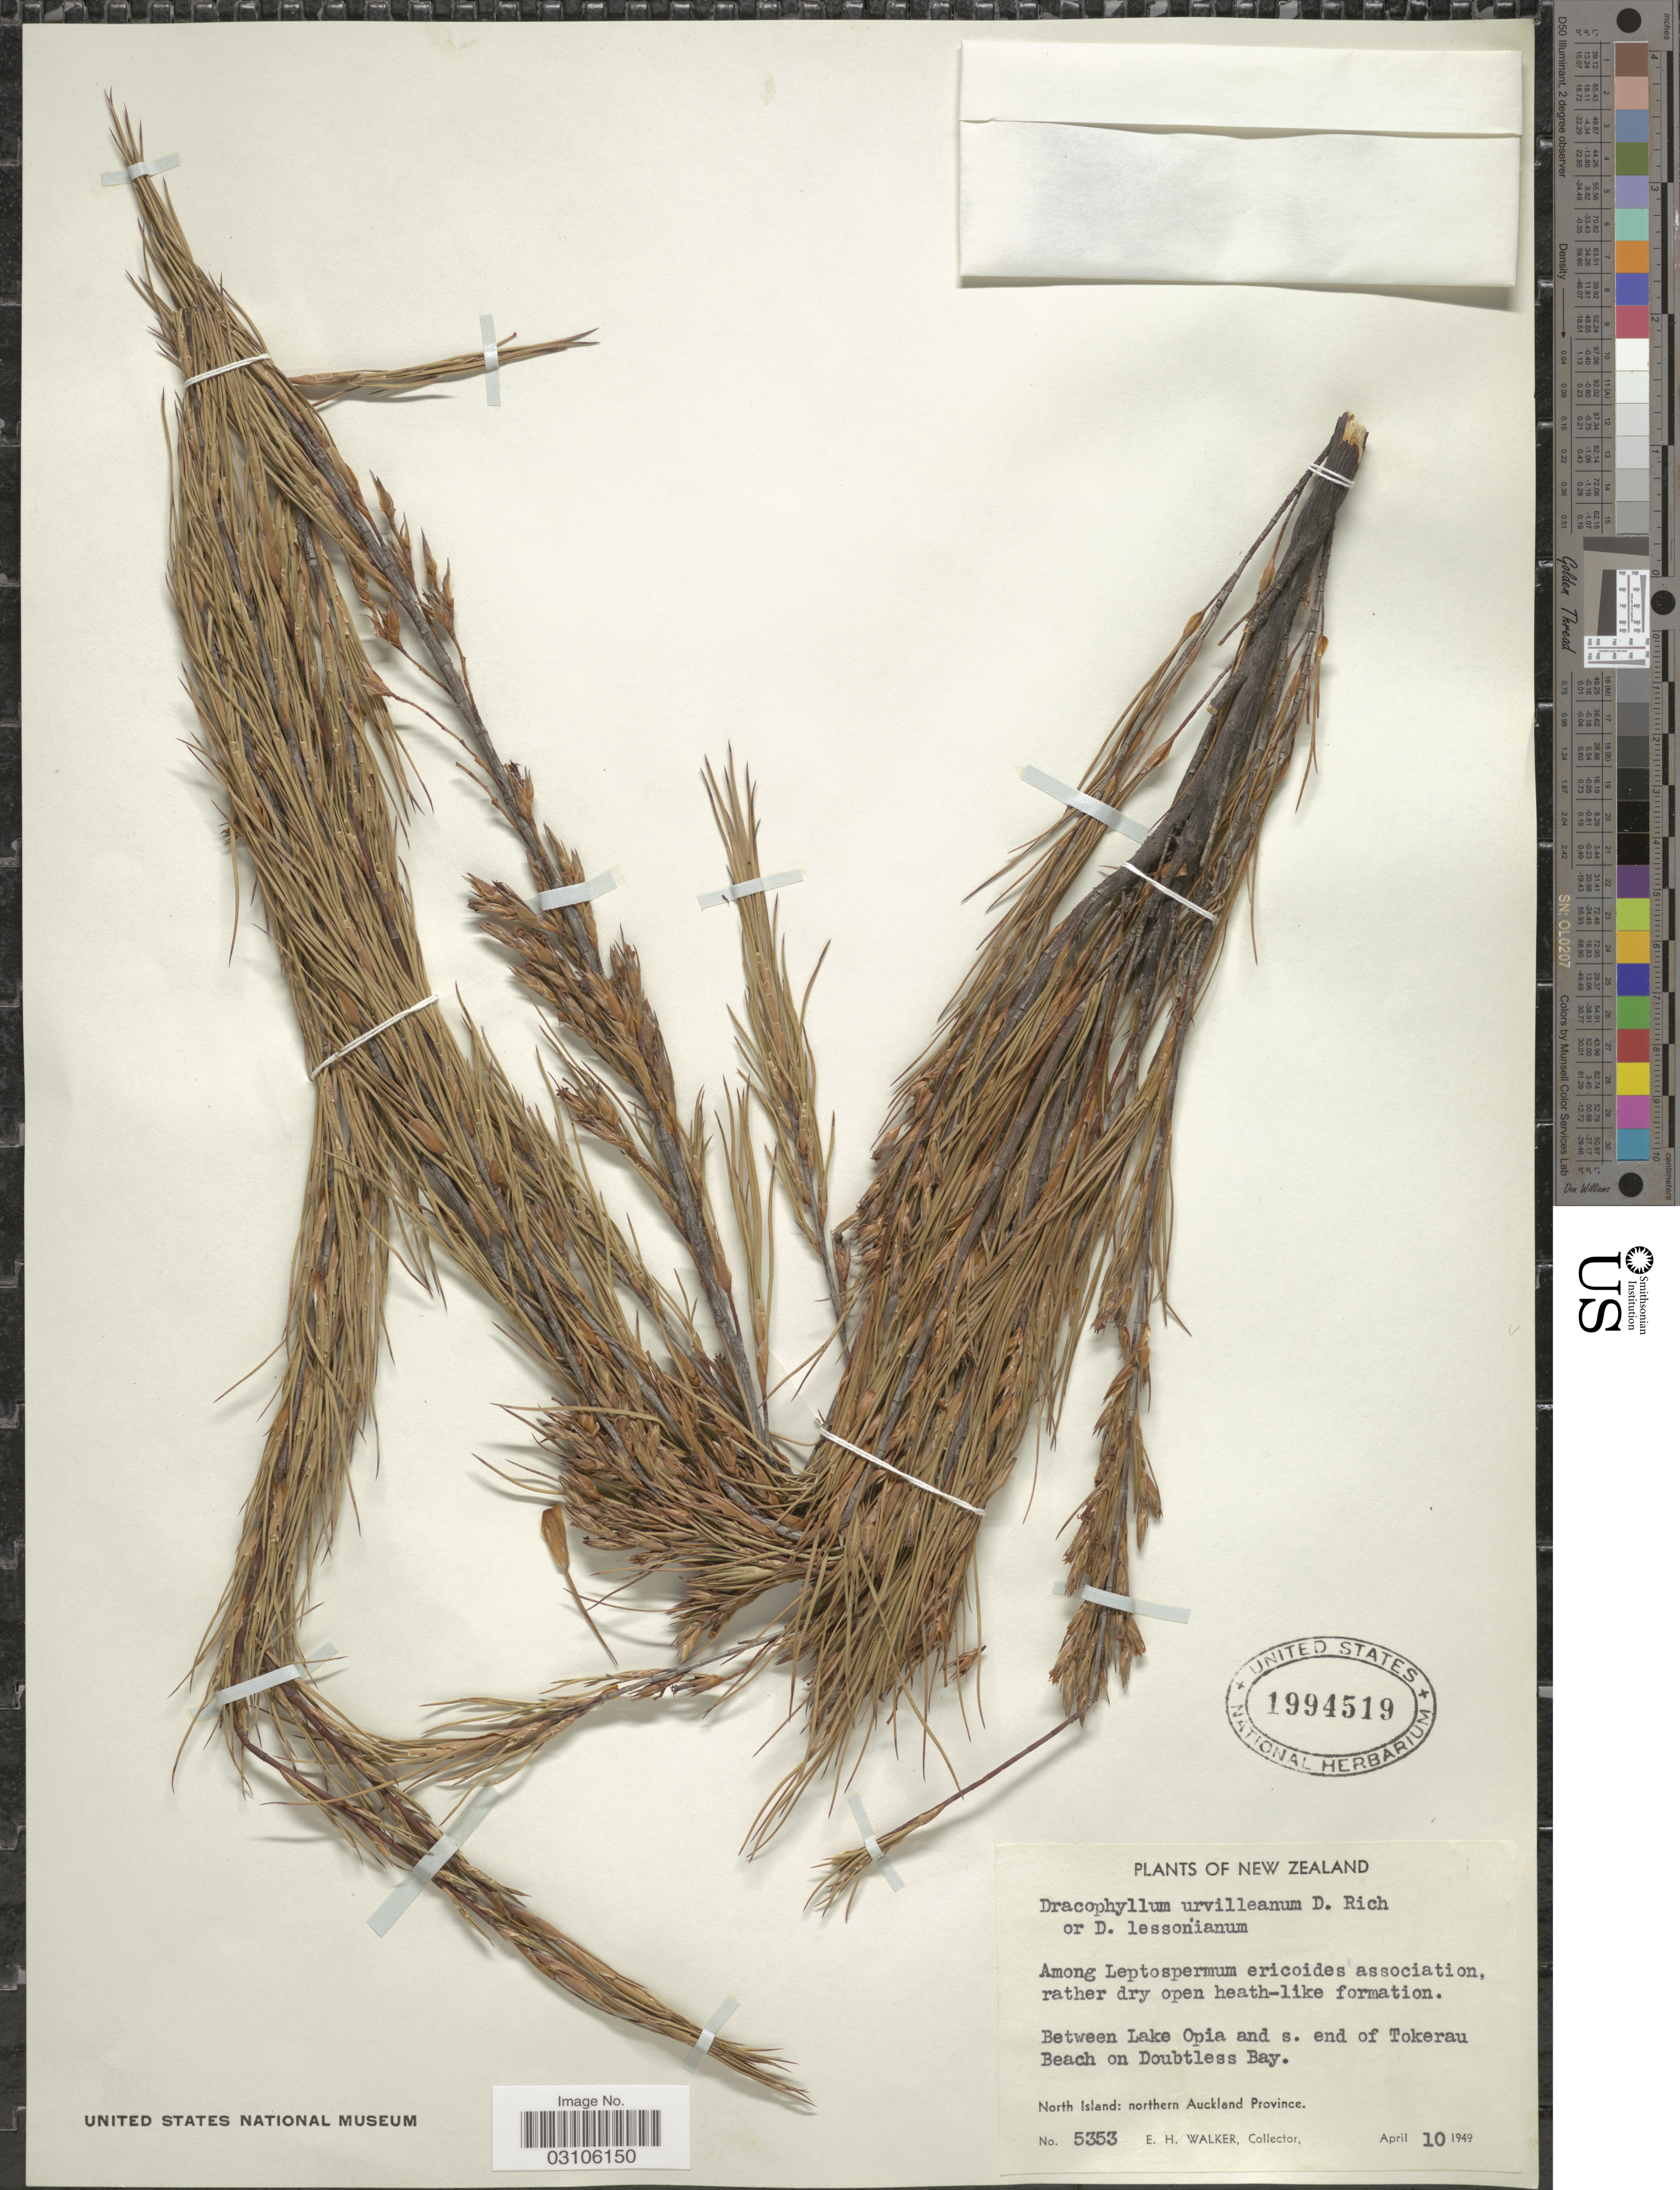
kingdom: Plantae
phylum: Tracheophyta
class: Magnoliopsida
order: Ericales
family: Ericaceae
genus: Dracophyllum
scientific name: Dracophyllum urvilleanum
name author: A. Rich.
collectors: E. H. Walker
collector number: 5353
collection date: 1949-04-10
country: New Zealand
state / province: Auckland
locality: Between Lake Opia and s. end of Tokerau Beach on Doubtless Bay. North Island: northern Auckland Province.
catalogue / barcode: US 1994519